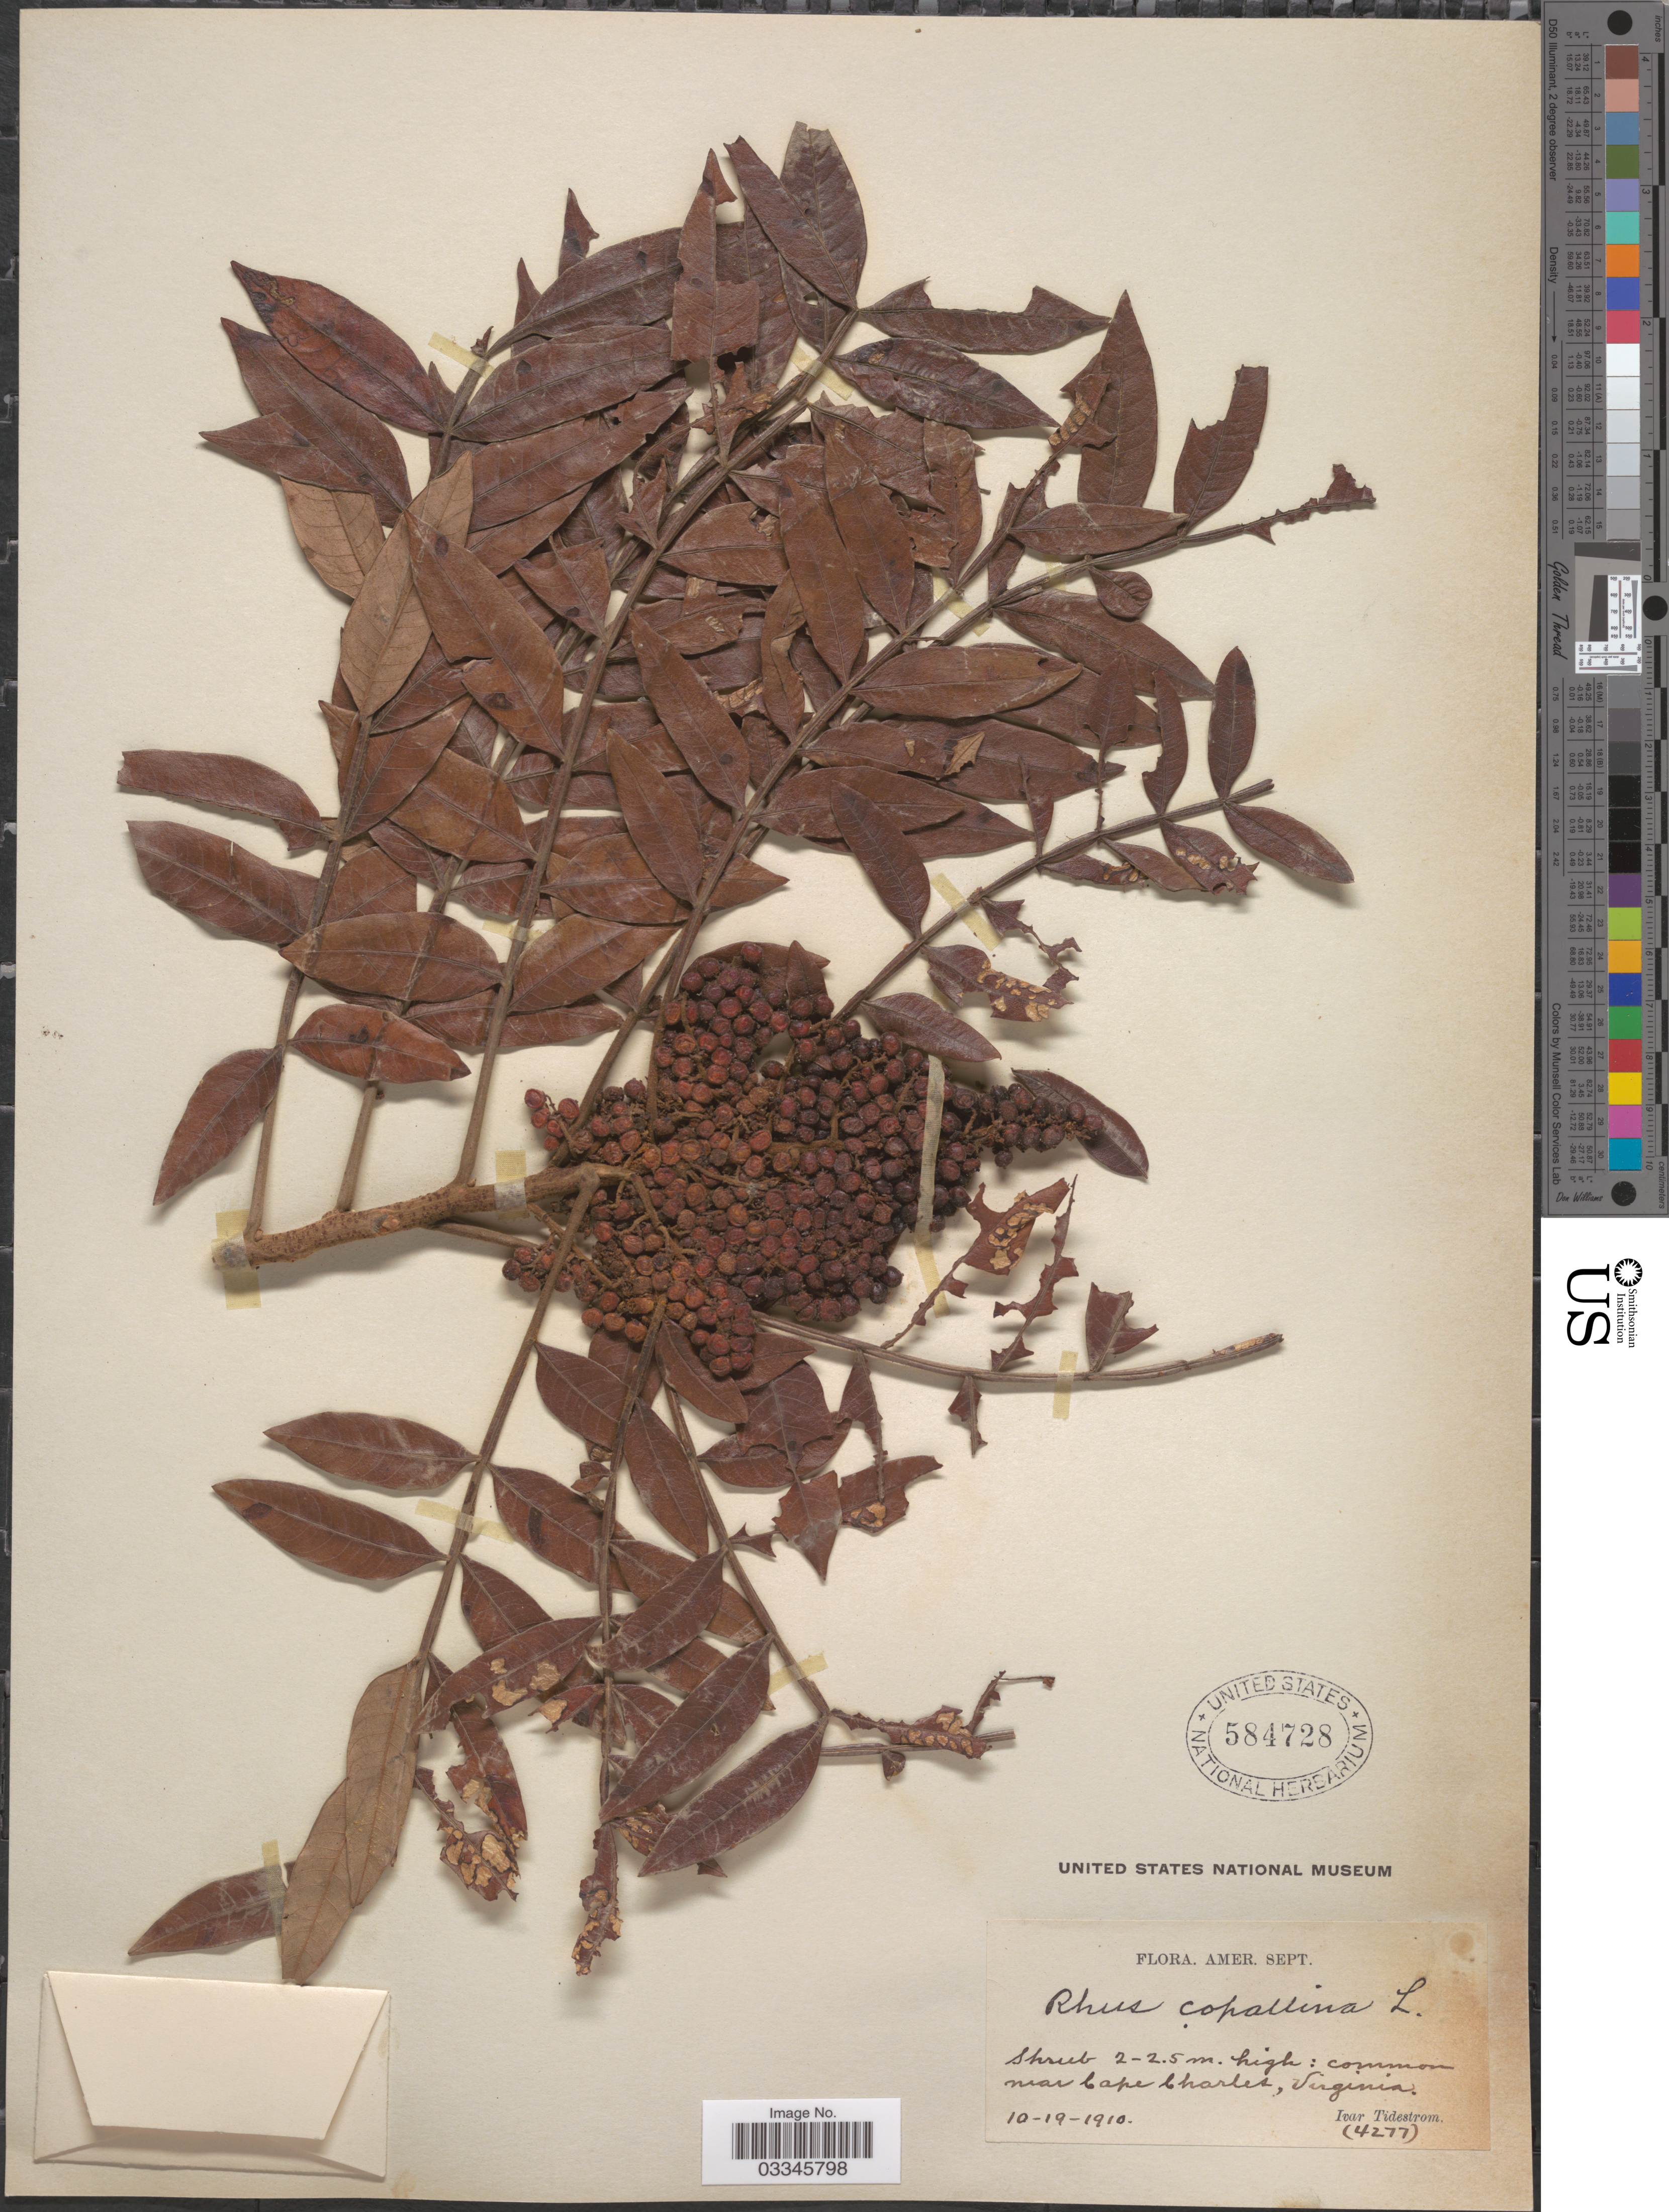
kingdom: Plantae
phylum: Tracheophyta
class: Magnoliopsida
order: Sapindales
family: Anacardiaceae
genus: Rhus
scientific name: Rhus copallinum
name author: L.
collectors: I. F. Tidestrom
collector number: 4277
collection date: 1910-10-19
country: United States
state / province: Virginia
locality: Near Cape Charles.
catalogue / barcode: US 584728